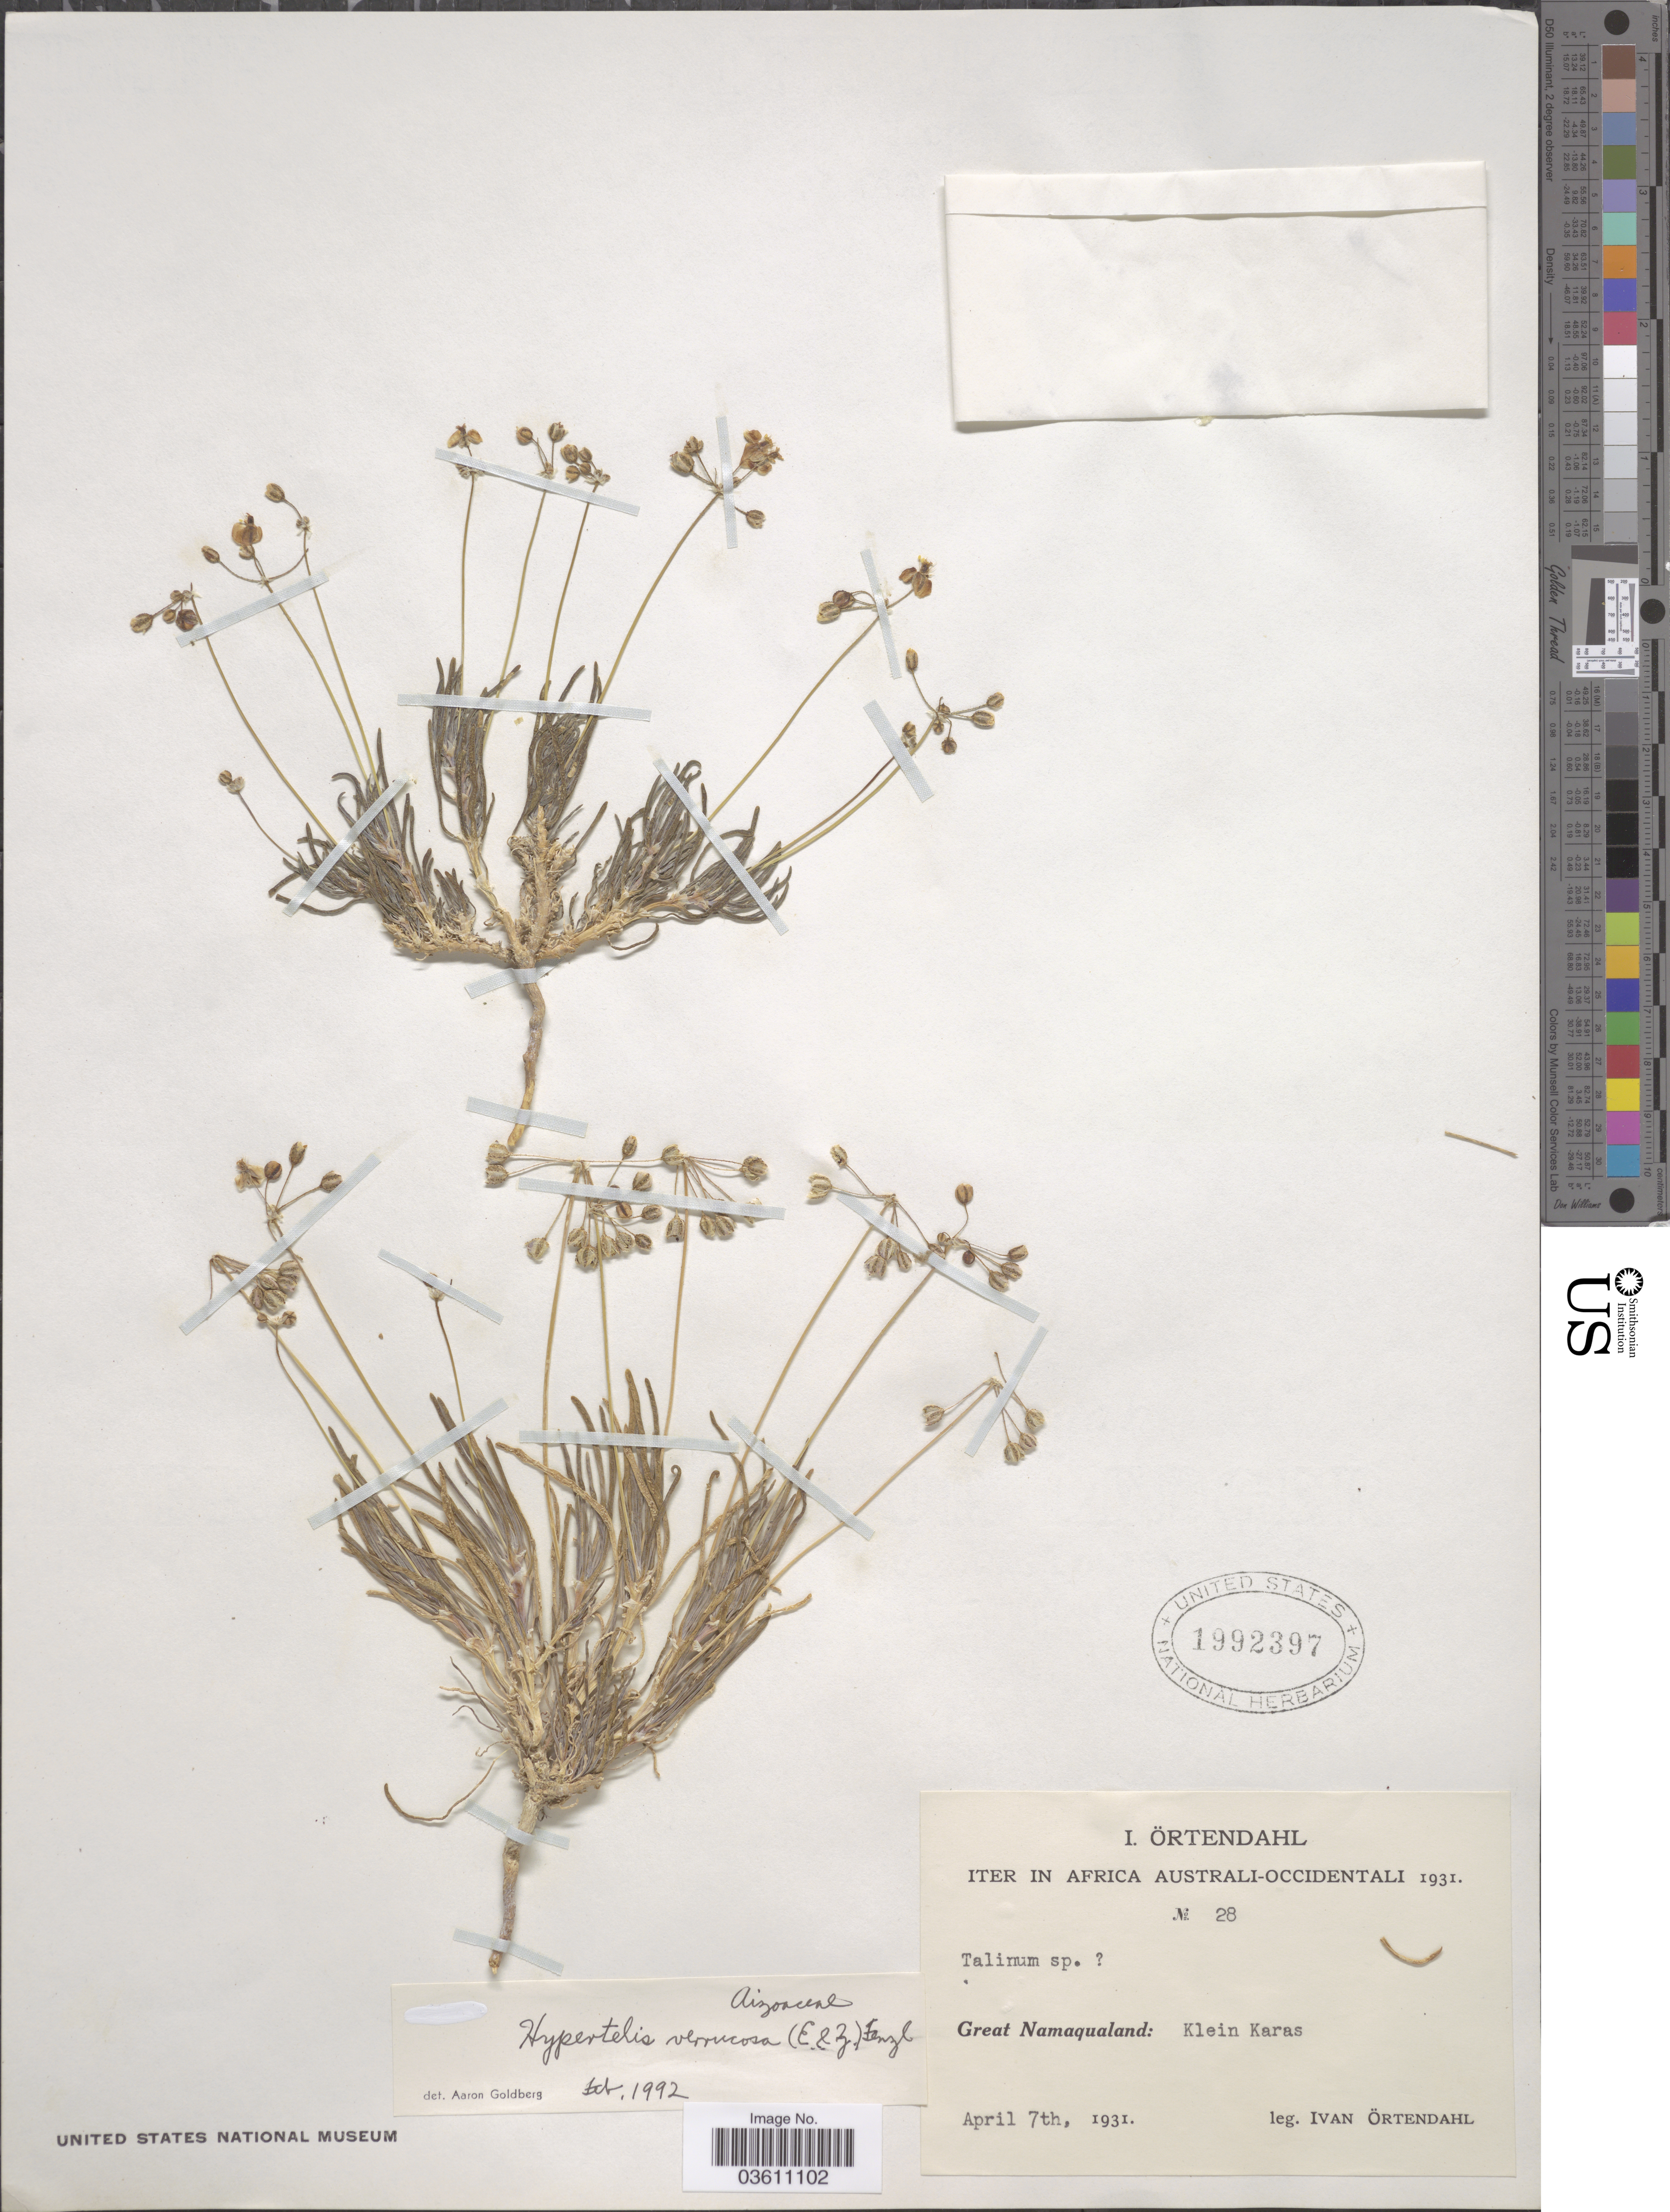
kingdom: Plantae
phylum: Tracheophyta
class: Magnoliopsida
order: Caryophyllales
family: Kewaceae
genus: Kewa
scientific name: Kewa salsoloides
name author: (Burch.) Christenh.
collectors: I. Ortendahl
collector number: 28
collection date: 1931-04-07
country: Namibia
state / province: Karas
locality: Iter in Africa Australi-Occidentali. Great Namaqualand: Klein Karas.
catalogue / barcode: US 1992397